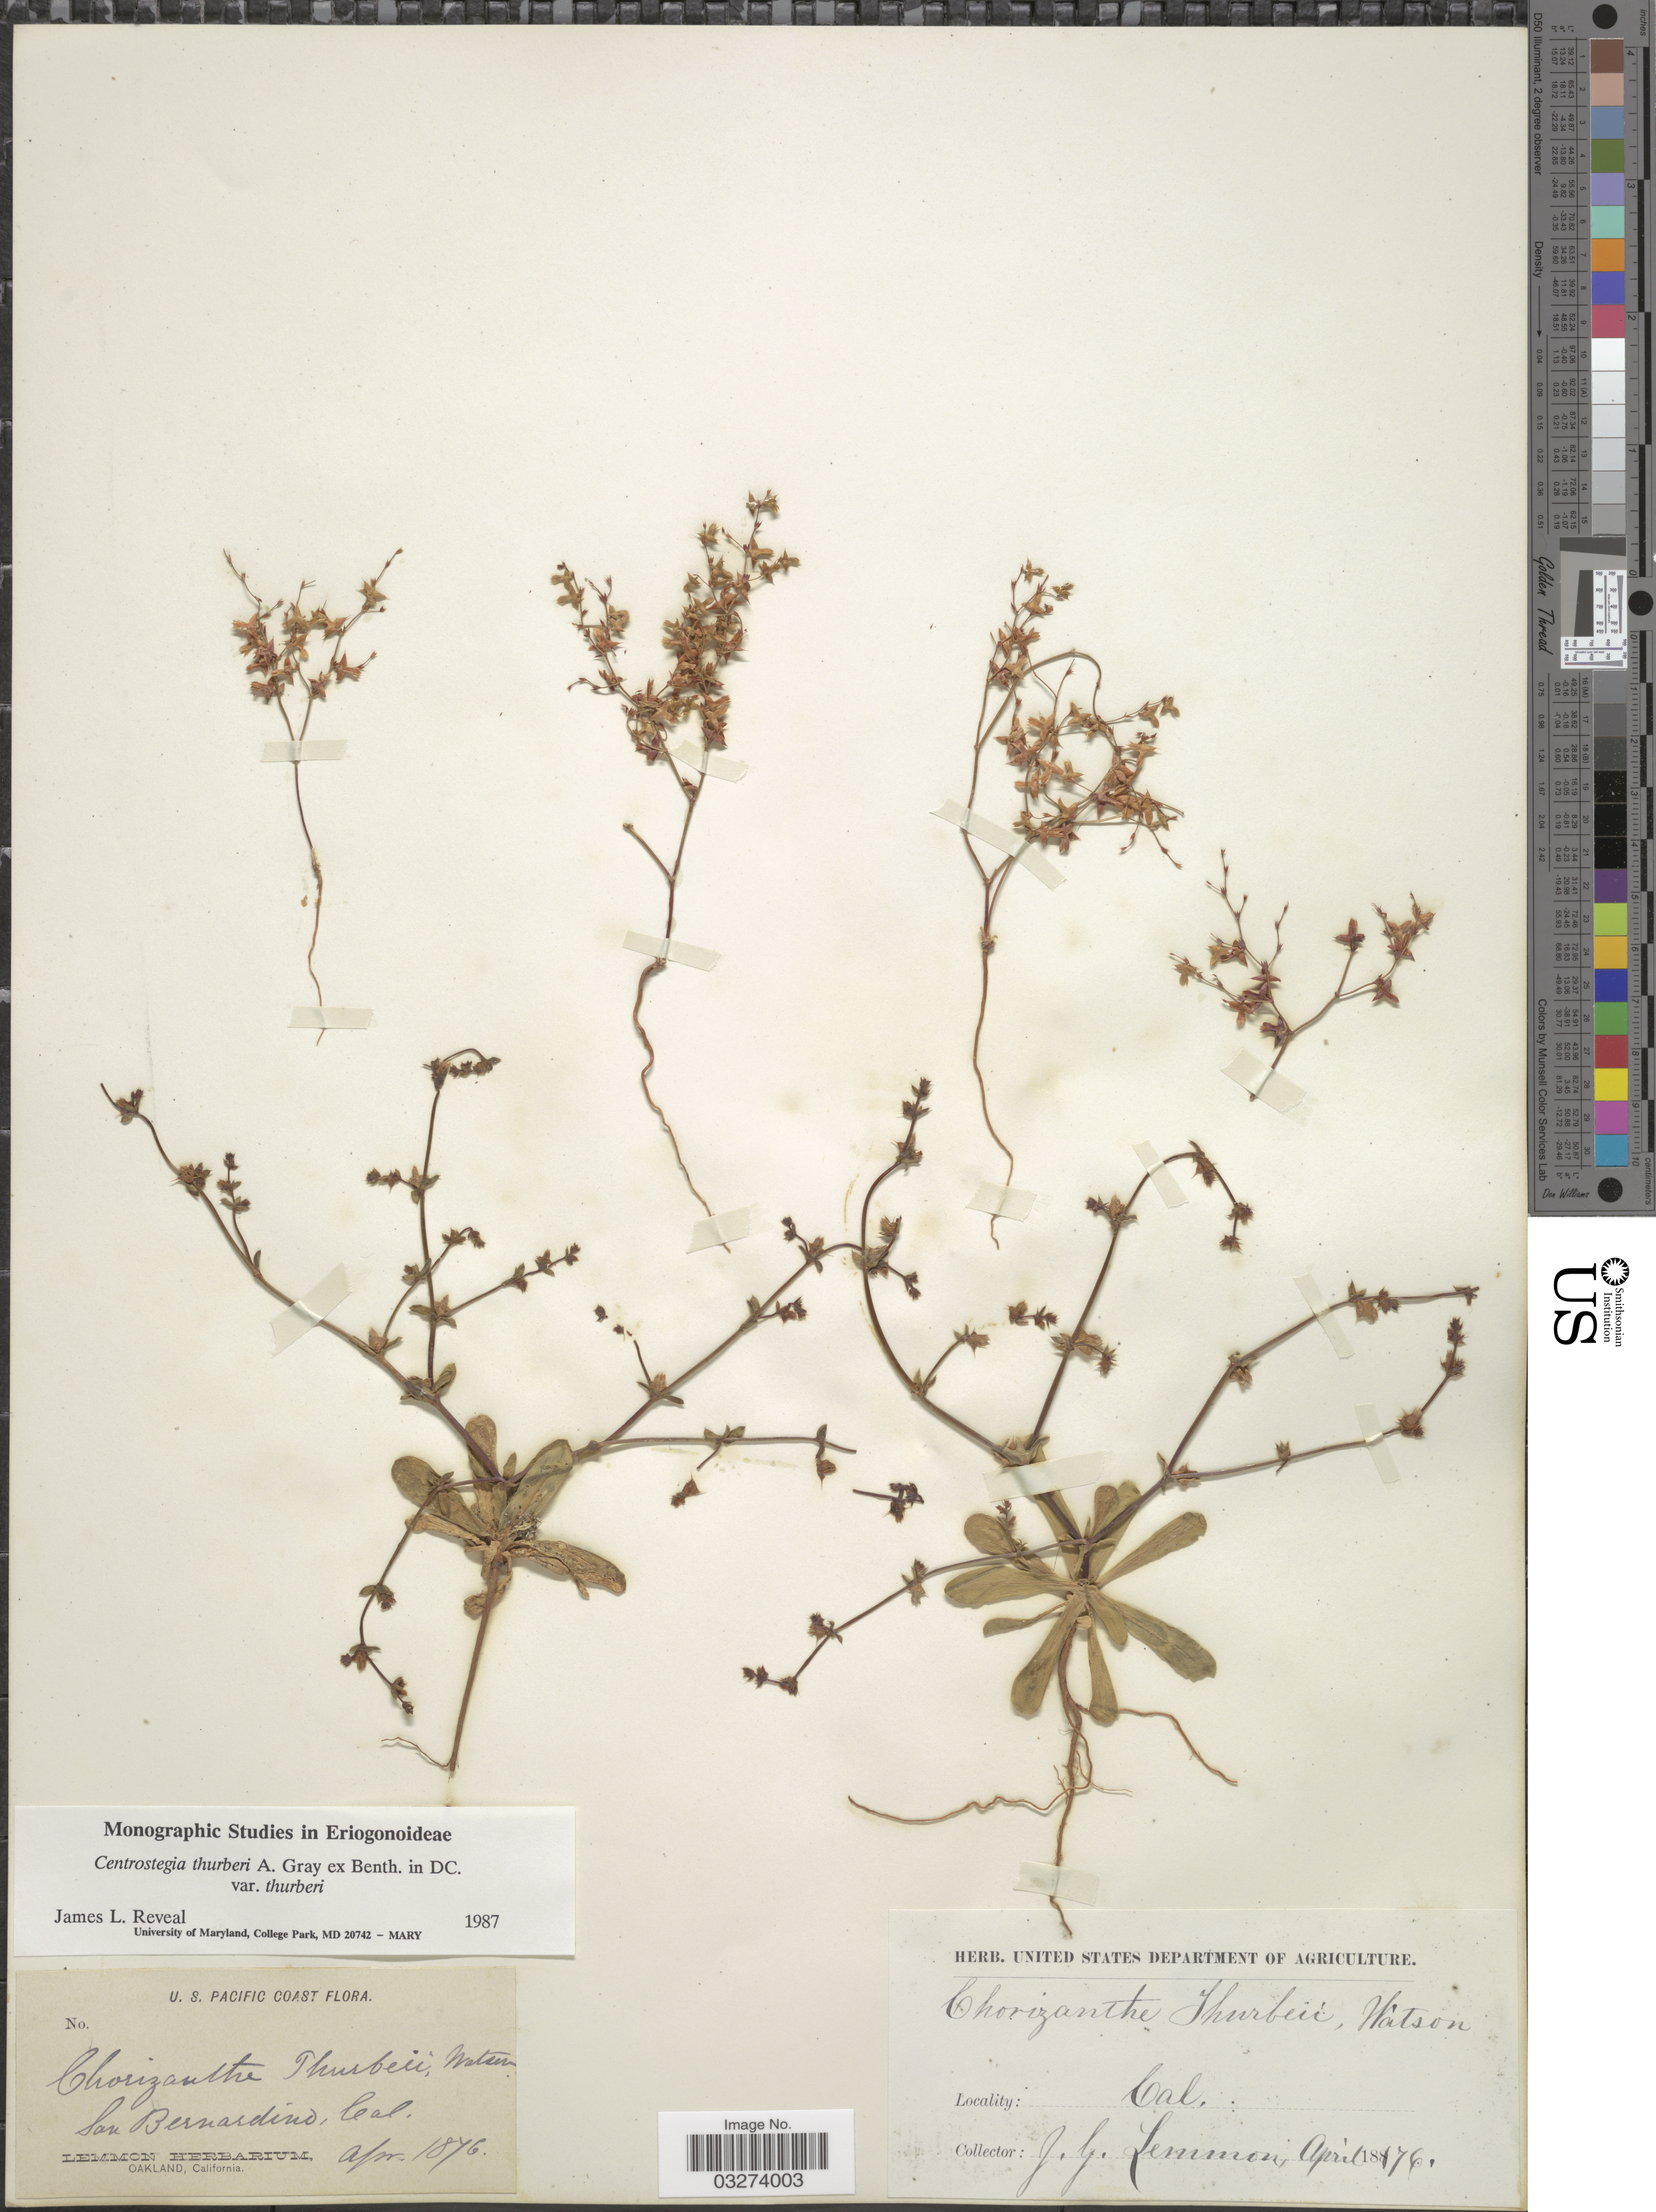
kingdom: Plantae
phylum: Tracheophyta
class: Magnoliopsida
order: Caryophyllales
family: Polygonaceae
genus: Centrostegia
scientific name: Centrostegia thurberi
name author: A. Gray ex Benth.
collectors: J. Lemmon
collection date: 1876-04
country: United States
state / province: California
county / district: San Bernardino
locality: U.S. Pacific Coast. San Bernardino.